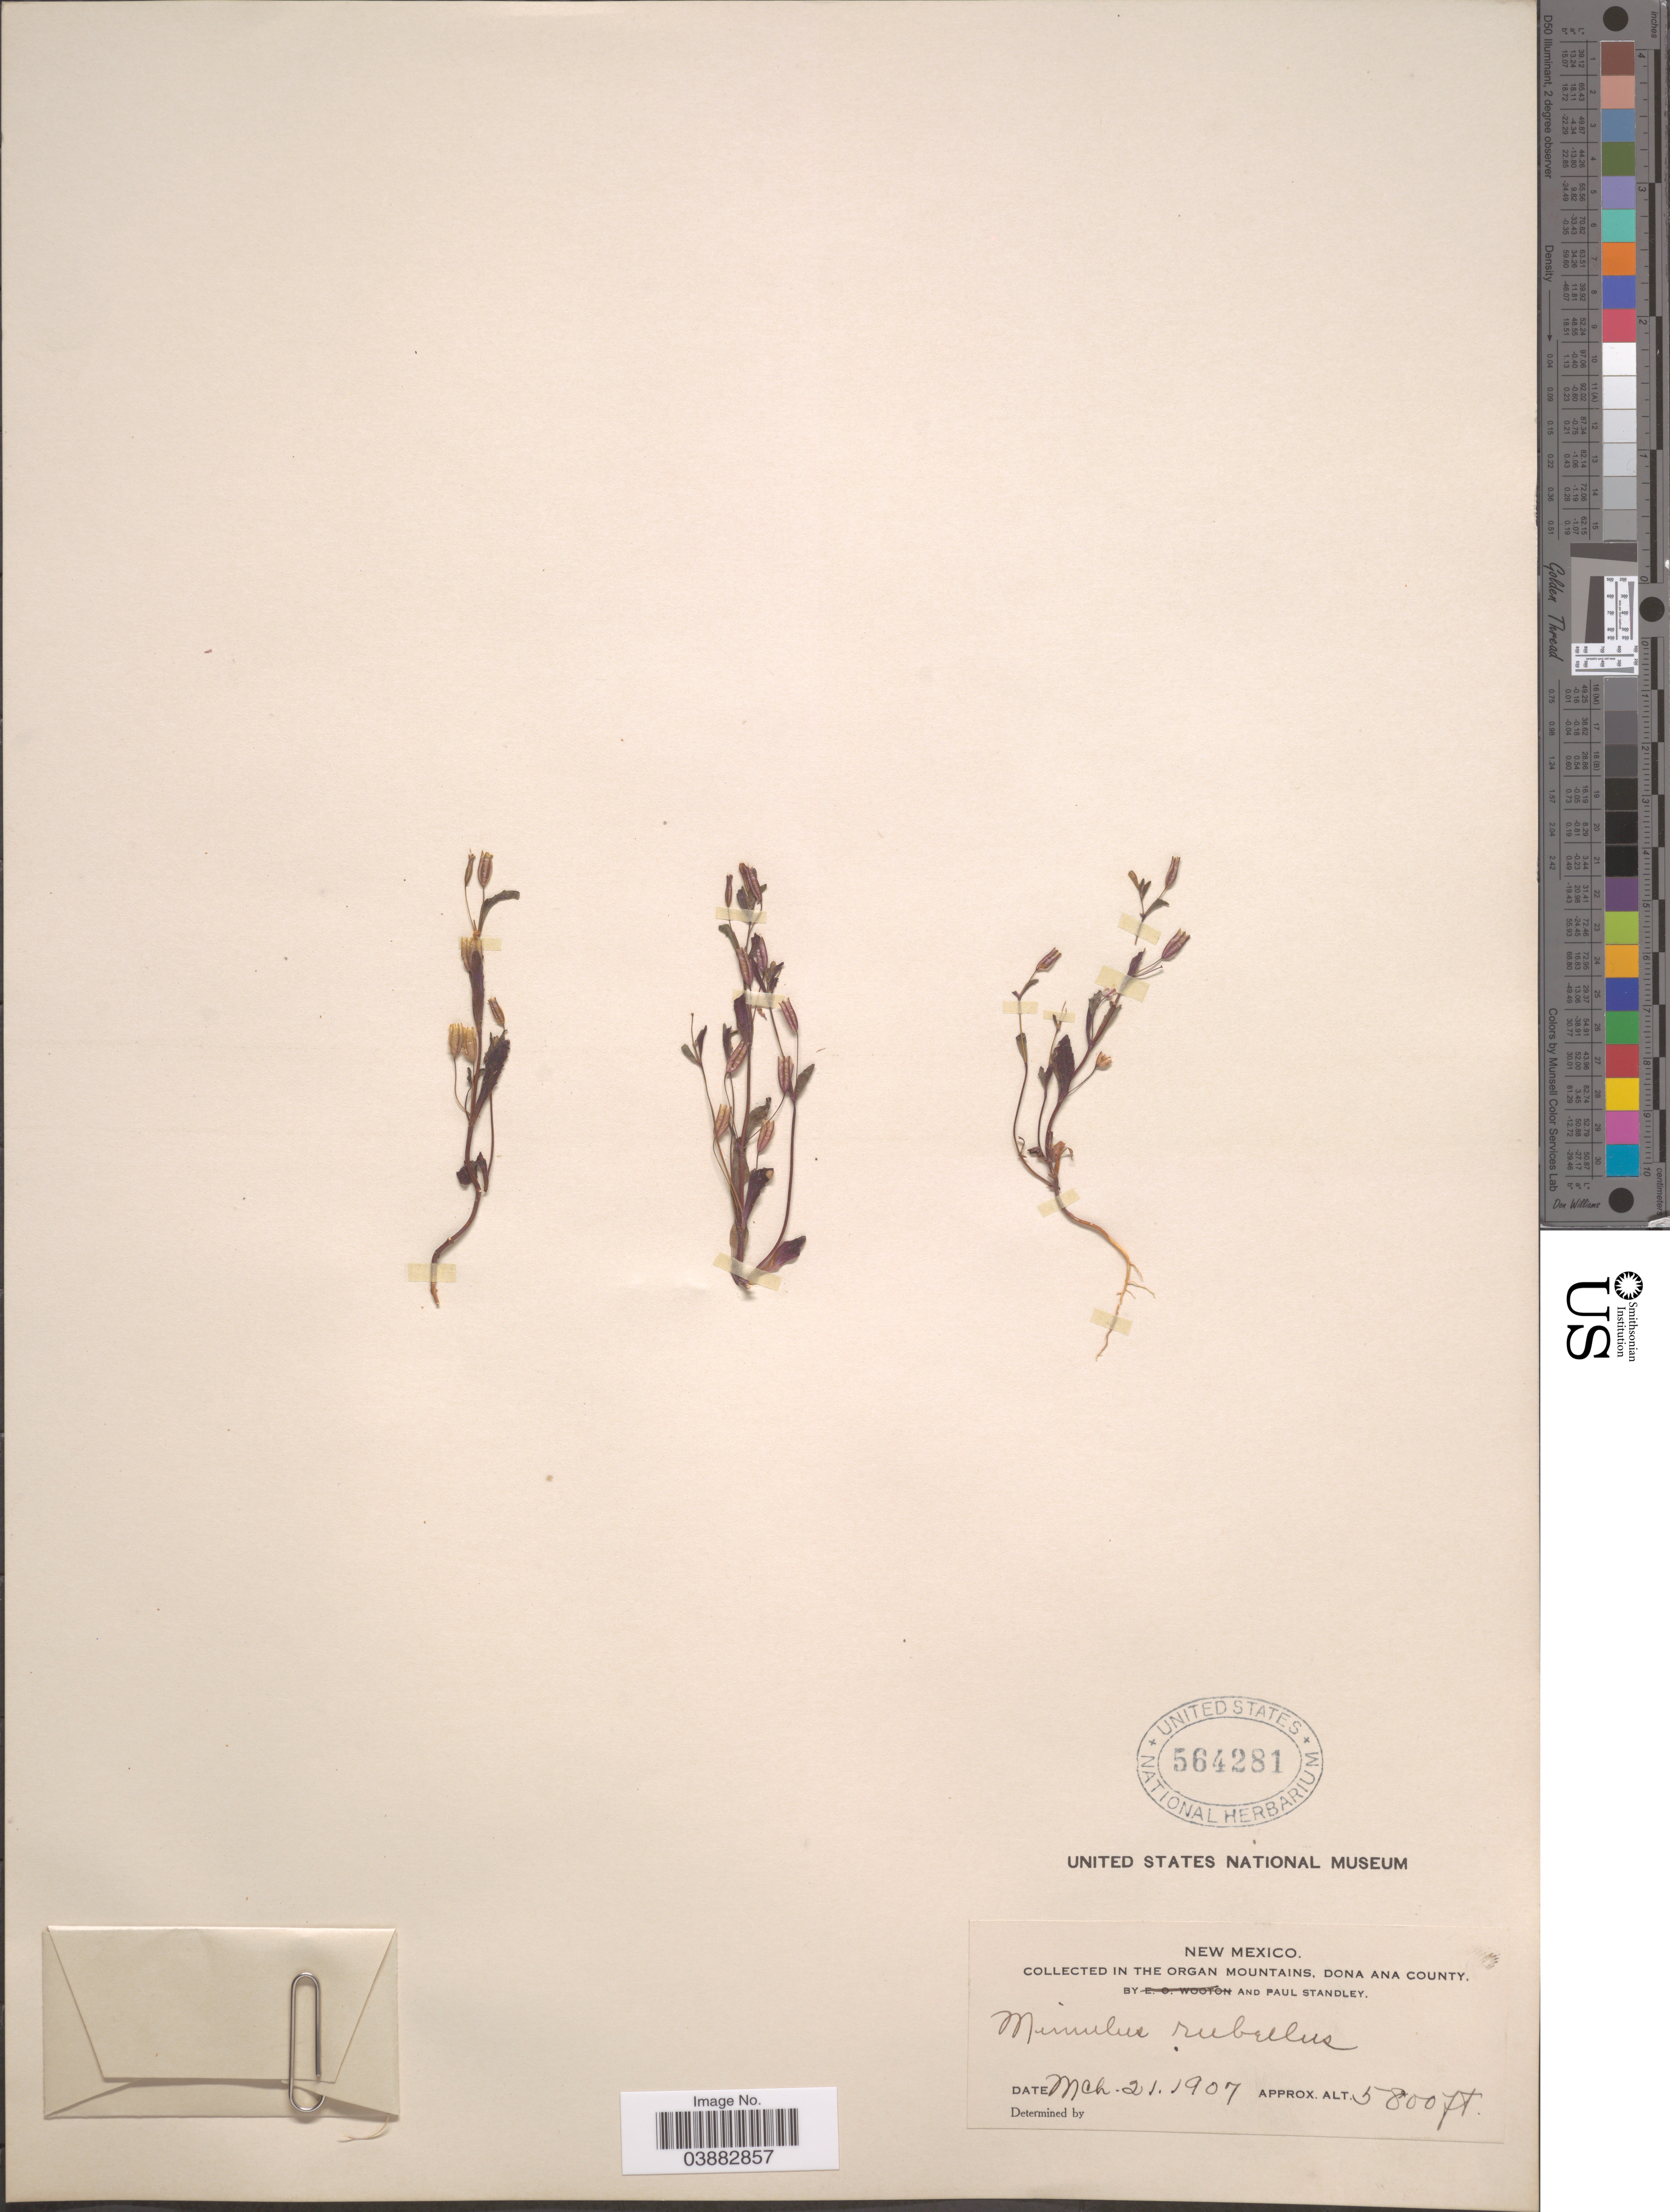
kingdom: Plantae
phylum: Tracheophyta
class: Magnoliopsida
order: Lamiales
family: Phrymaceae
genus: Mimulus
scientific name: Mimulus rubellus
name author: A. Gray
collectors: P. C. Standley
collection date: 1907-03-21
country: United States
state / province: New Mexico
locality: In the Organ Mountains, Dona Ana County.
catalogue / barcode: US 564281